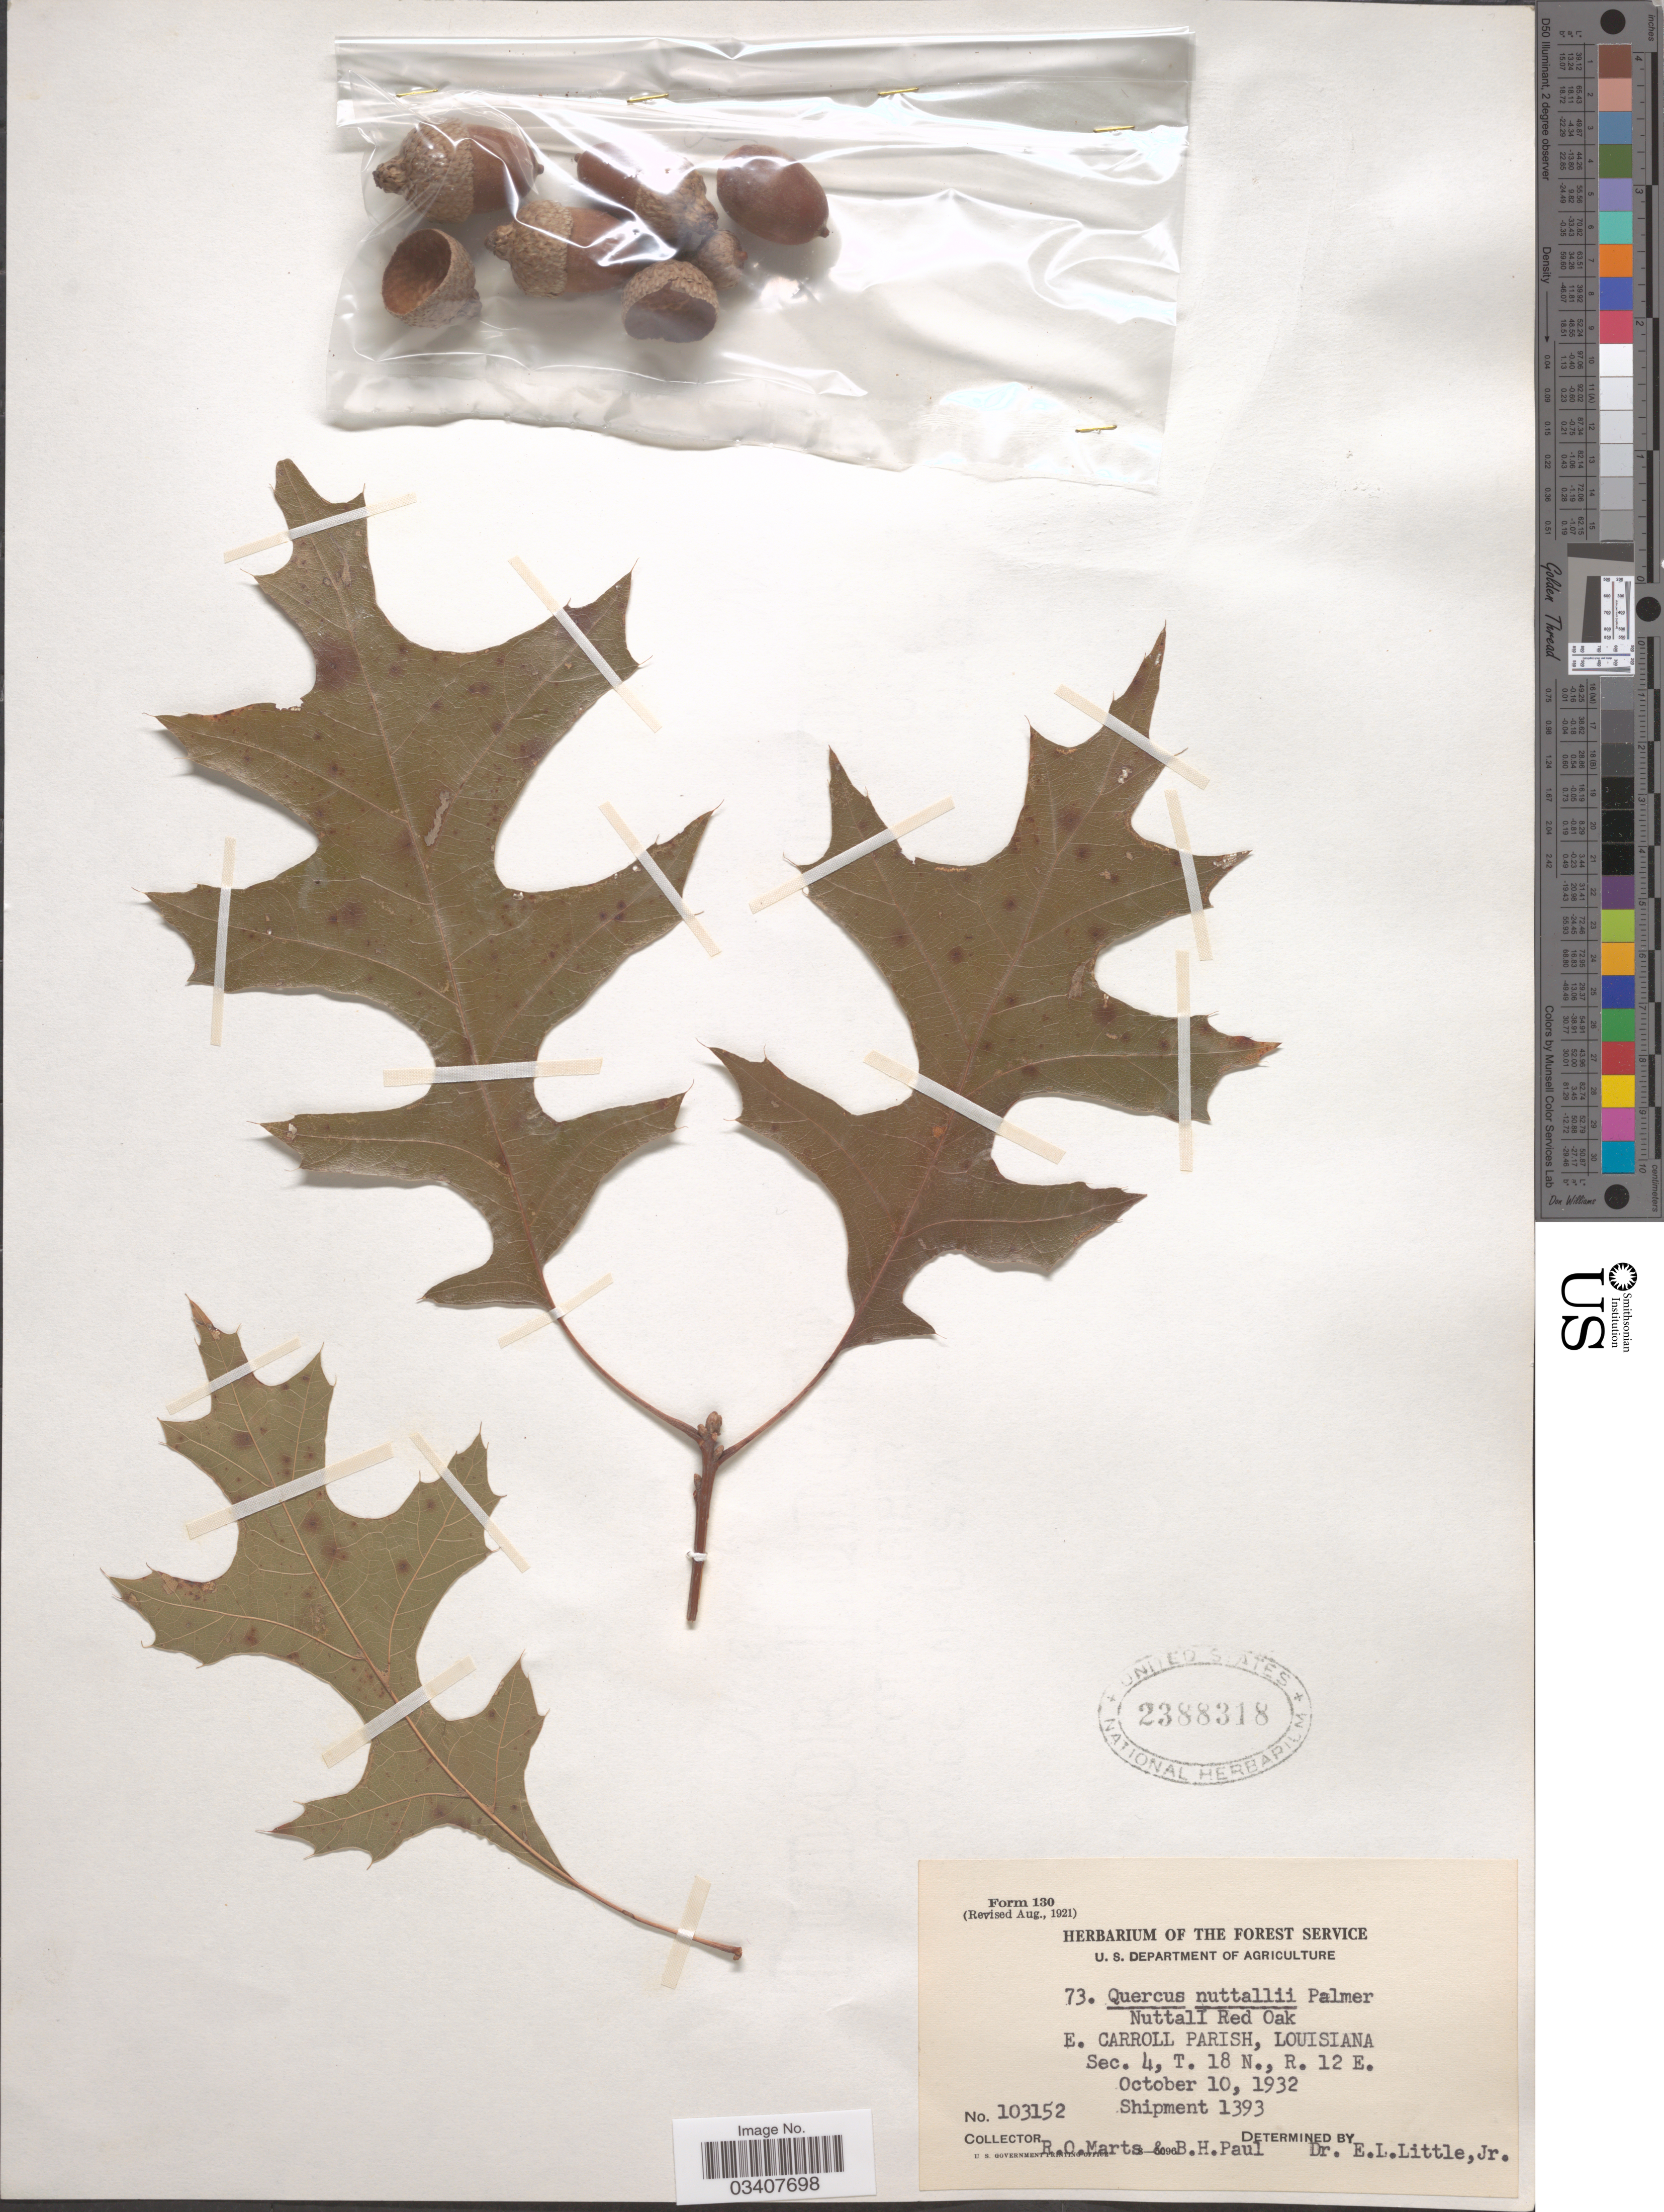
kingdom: Plantae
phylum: Tracheophyta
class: Magnoliopsida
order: Fagales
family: Fagaceae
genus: Quercus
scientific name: Quercus nuttallii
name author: E.J. Palmer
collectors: R. Marts & B. Paul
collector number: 103152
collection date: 1932-10-10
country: United States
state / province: Louisiana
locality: E. Carroll Parish. Sec. 4, T. 18 N., R. 12 E.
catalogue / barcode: US 2388318